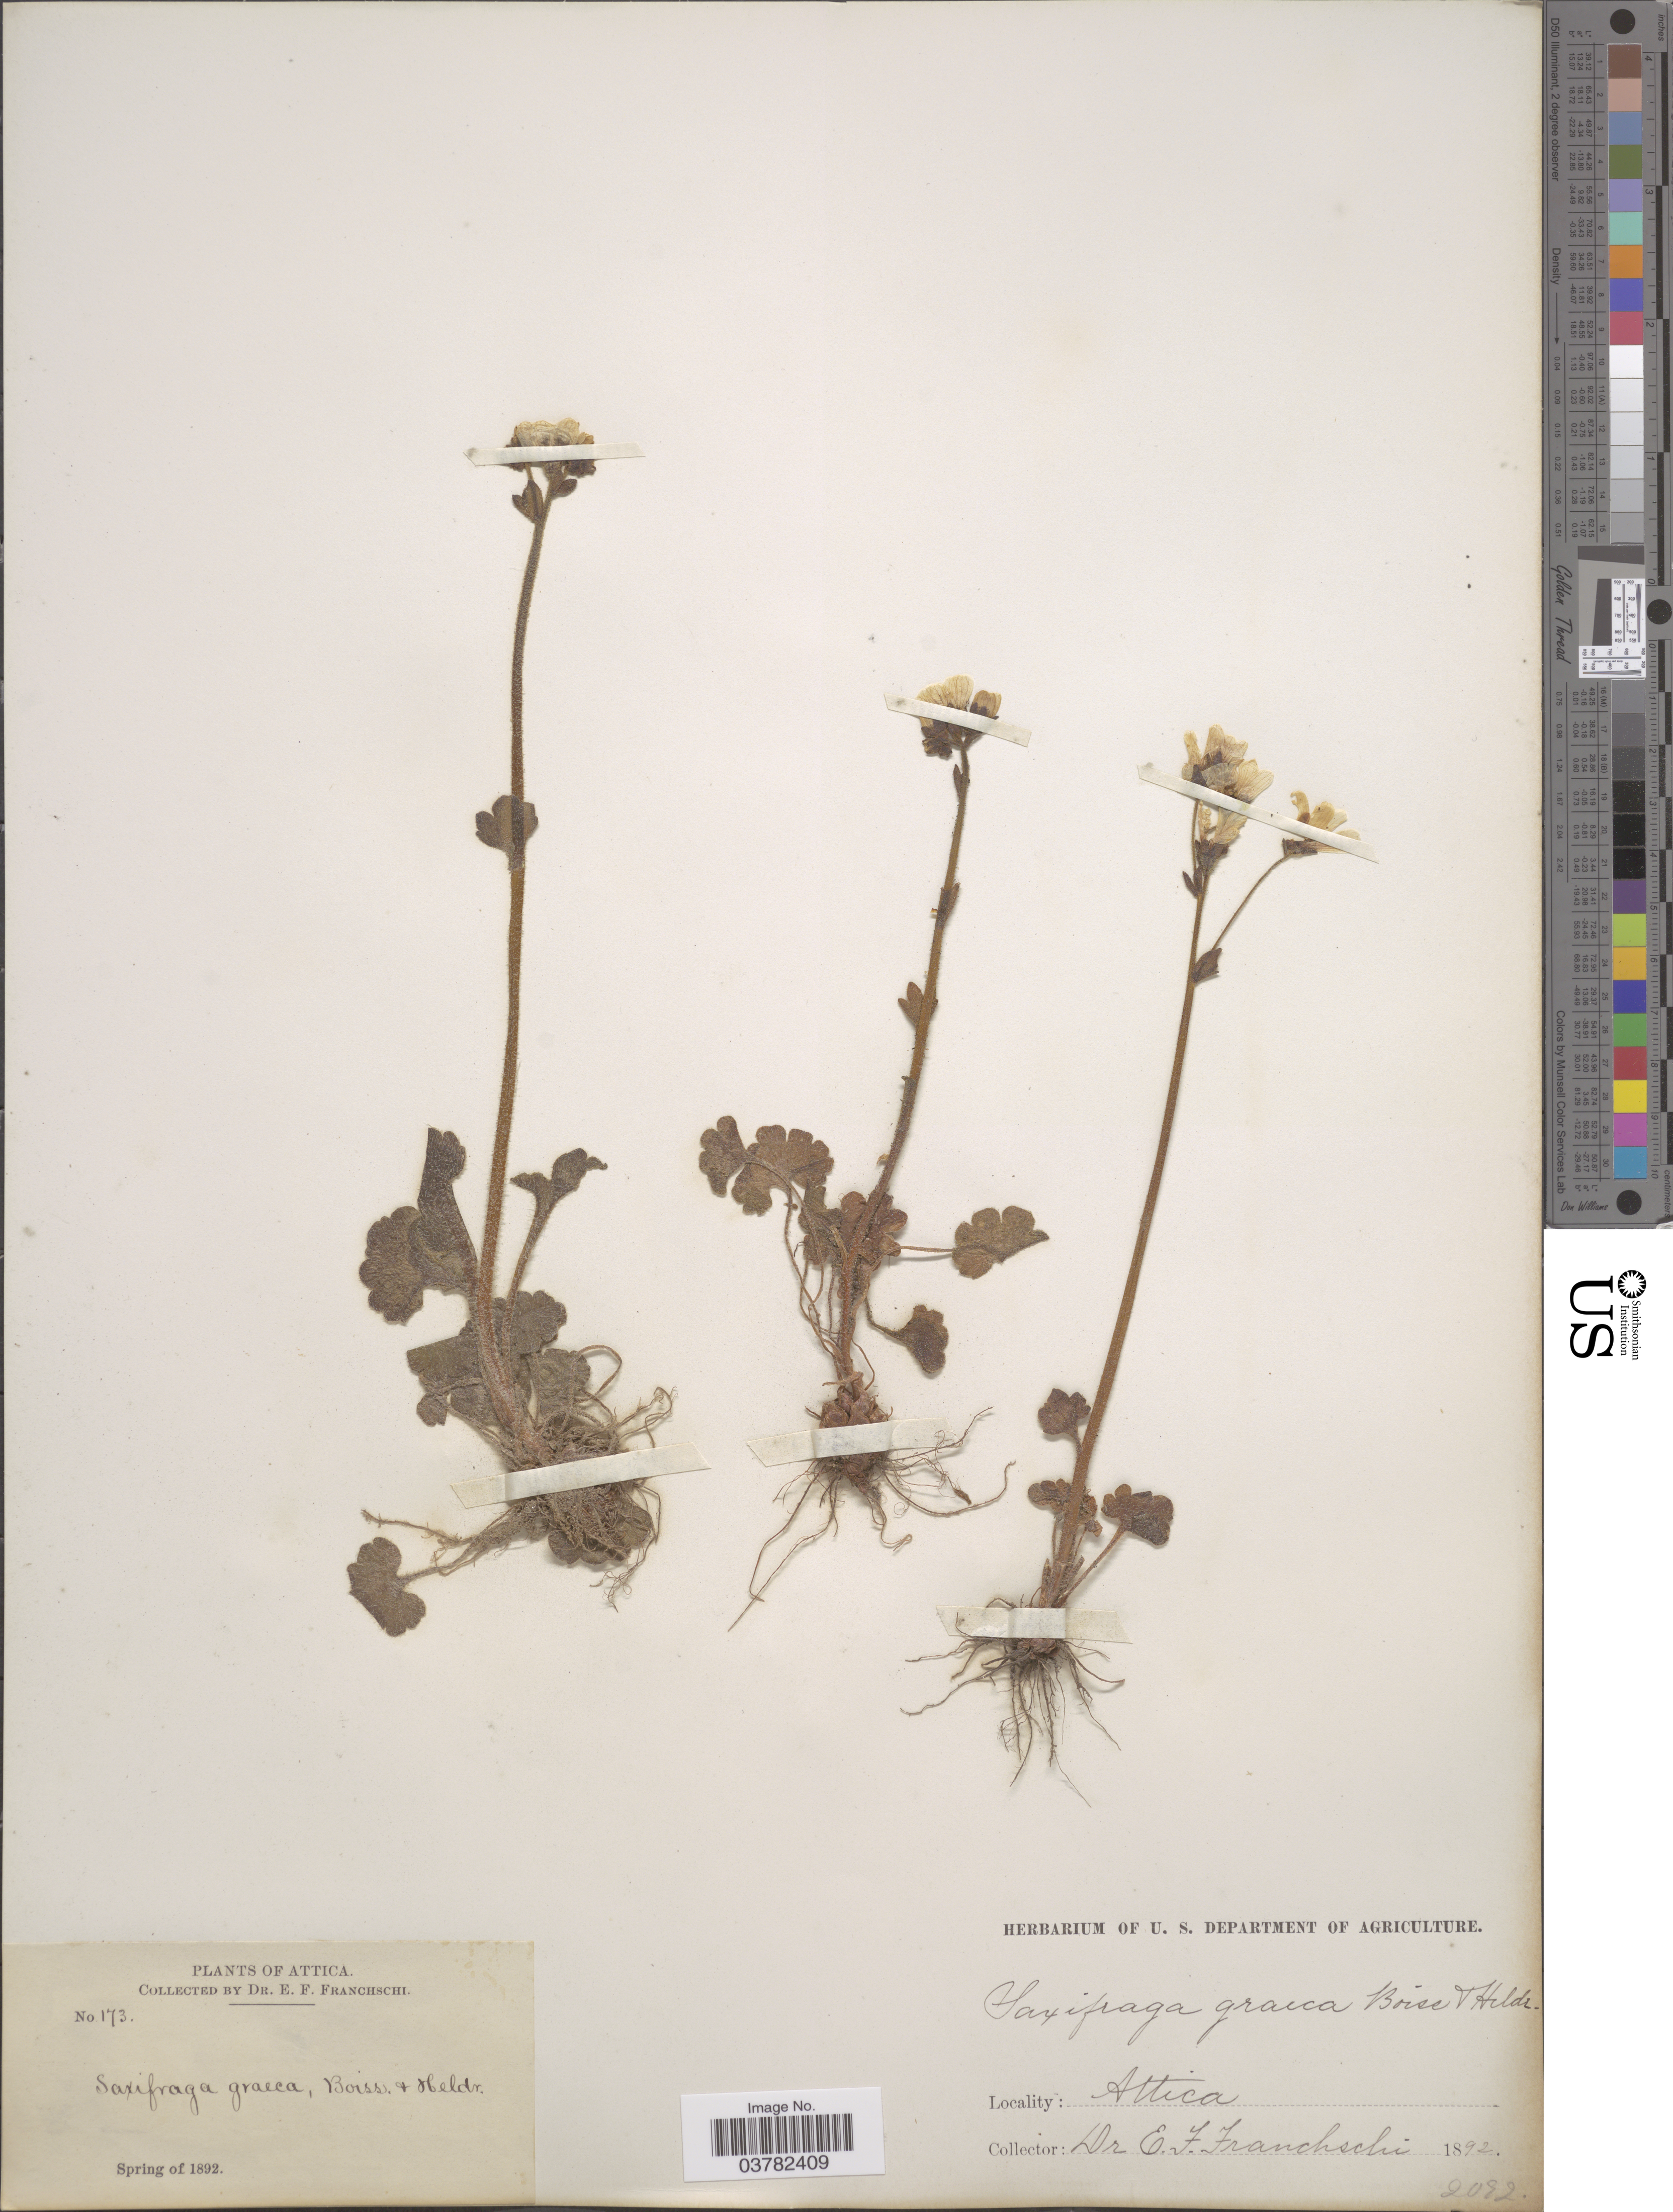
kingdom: Plantae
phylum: Tracheophyta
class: Magnoliopsida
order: Saxifragales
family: Saxifragaceae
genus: Saxifraga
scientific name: Saxifraga graeca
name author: Boiss. & Heldr.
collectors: E. Franchschi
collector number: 173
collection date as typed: Spring of 1892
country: Greece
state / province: Attica